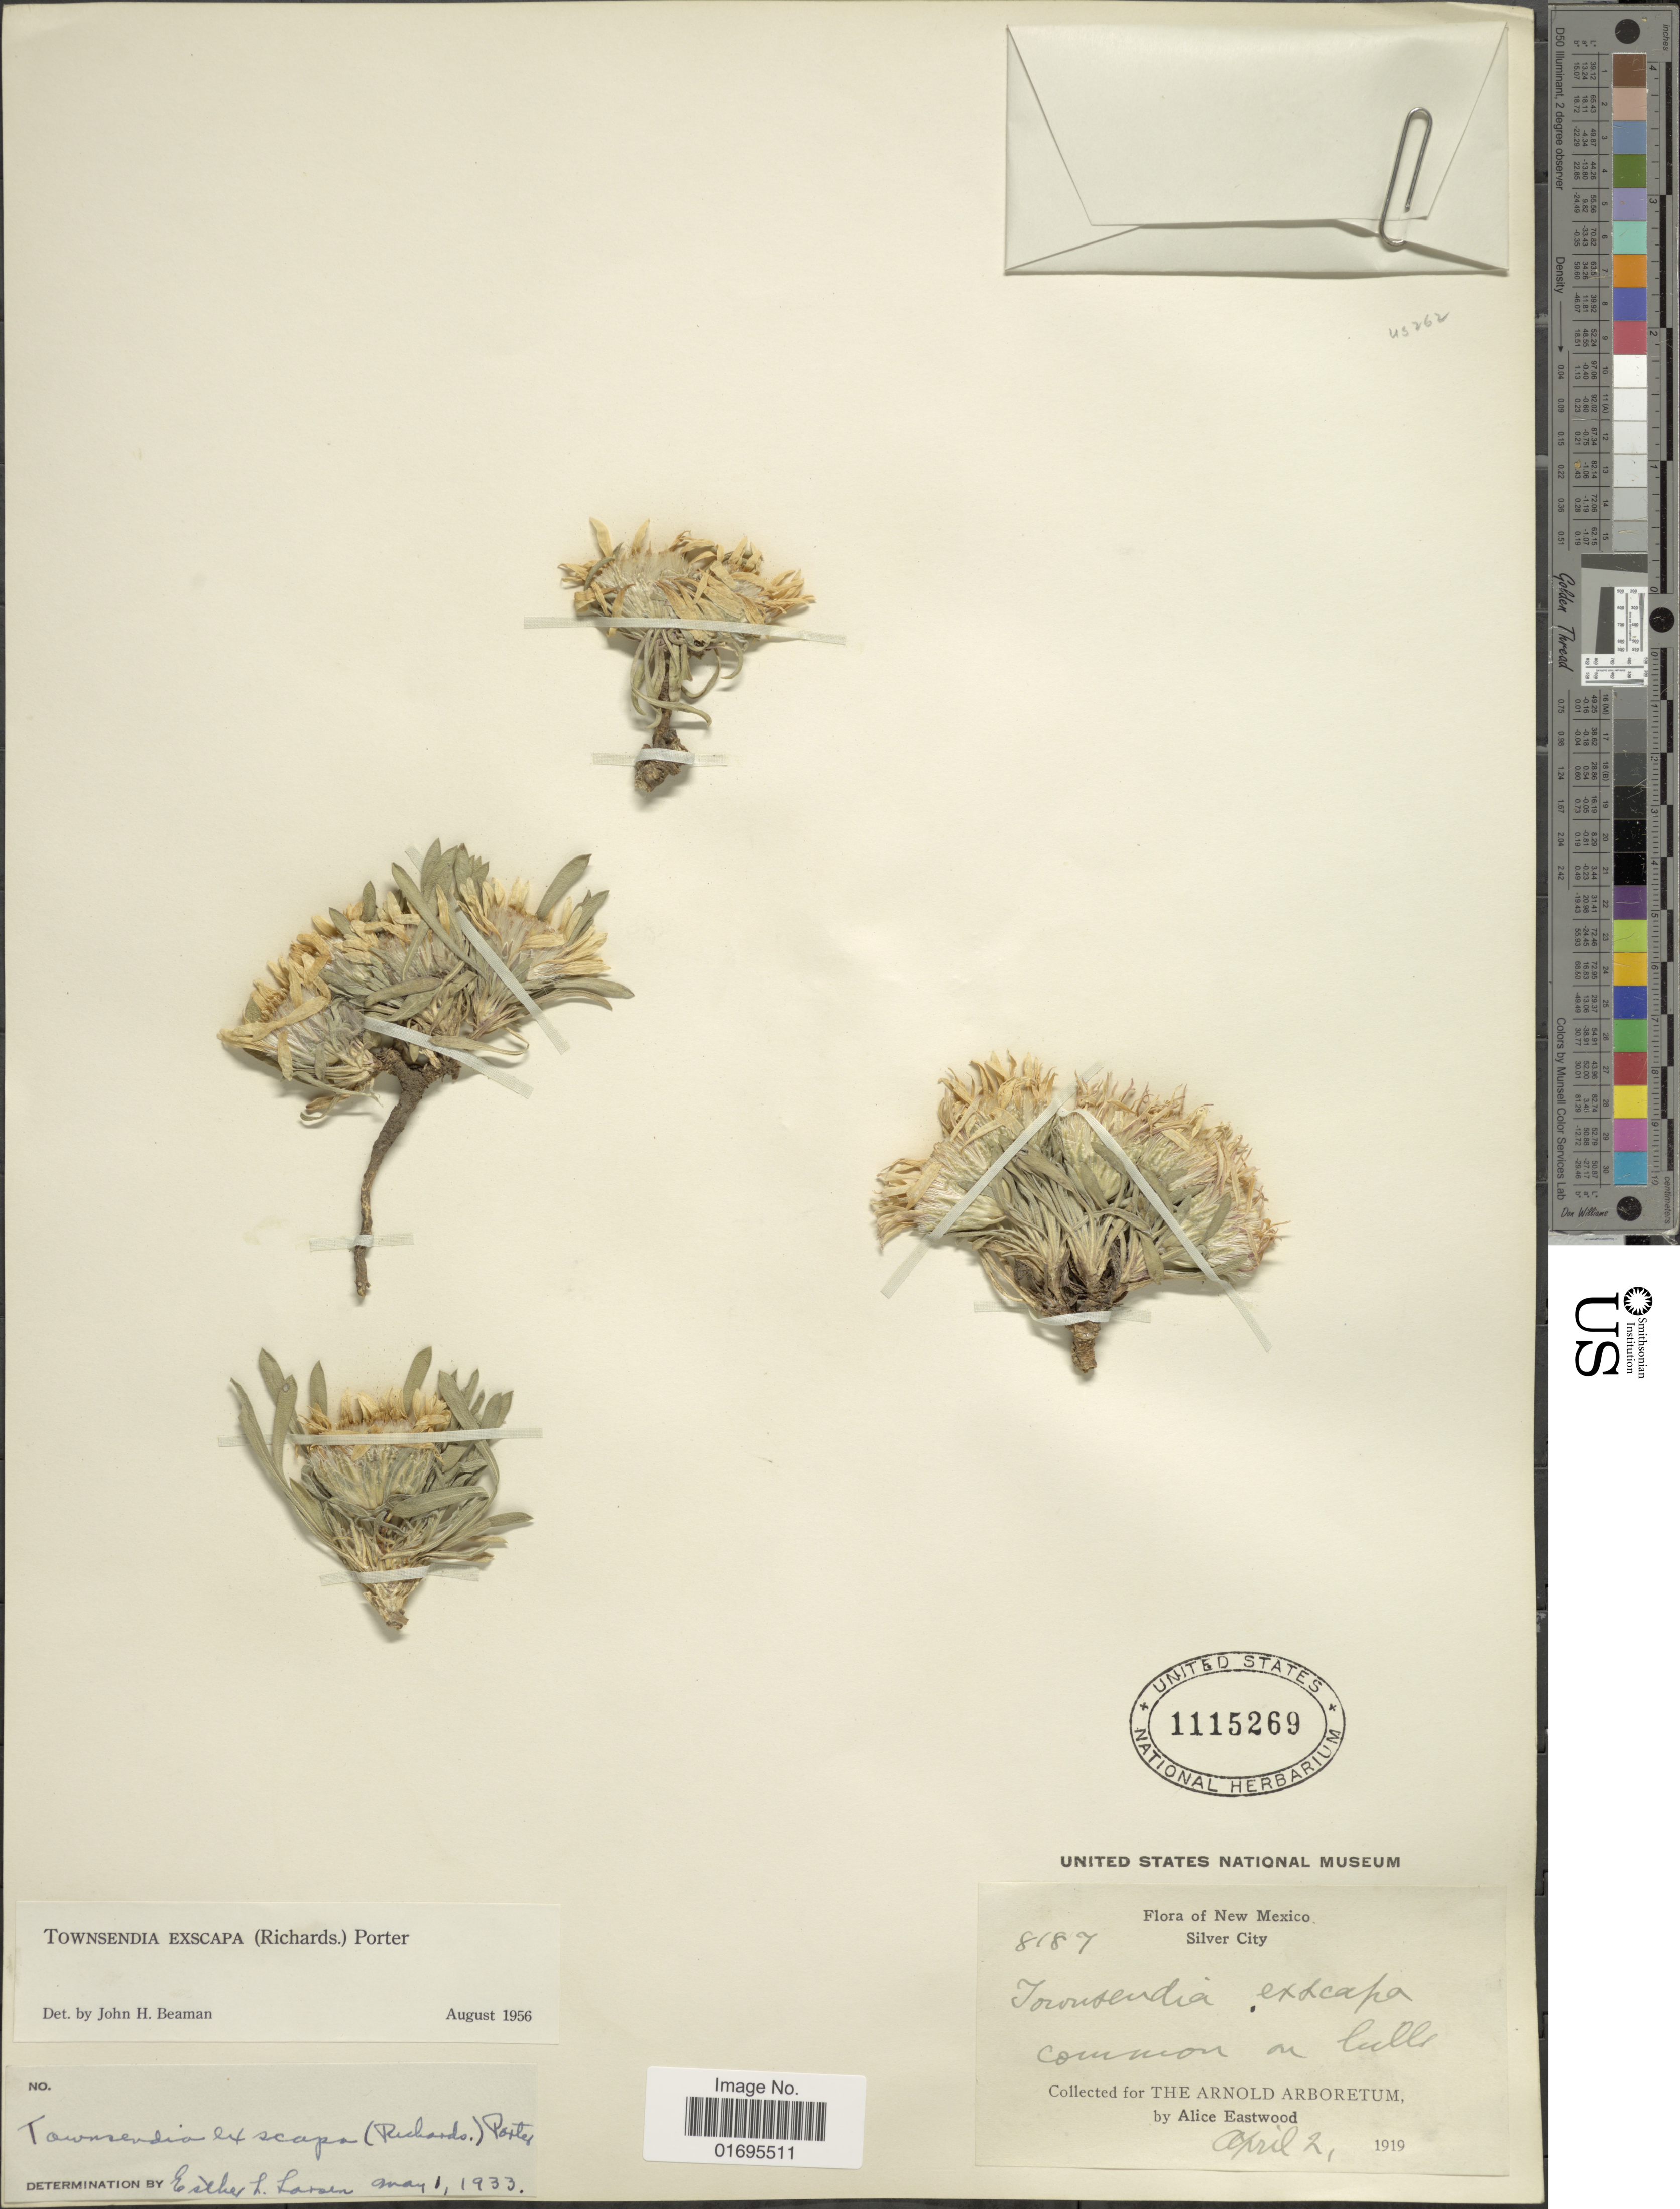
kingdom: Plantae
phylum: Tracheophyta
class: Magnoliopsida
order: Asterales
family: Asteraceae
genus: Townsendia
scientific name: Townsendia exscapa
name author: (Richardson) Porter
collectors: A. Eastwood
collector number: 8187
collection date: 1919-04-02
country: United States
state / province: New Mexico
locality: Silver City, common on hills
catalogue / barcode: US 1115269